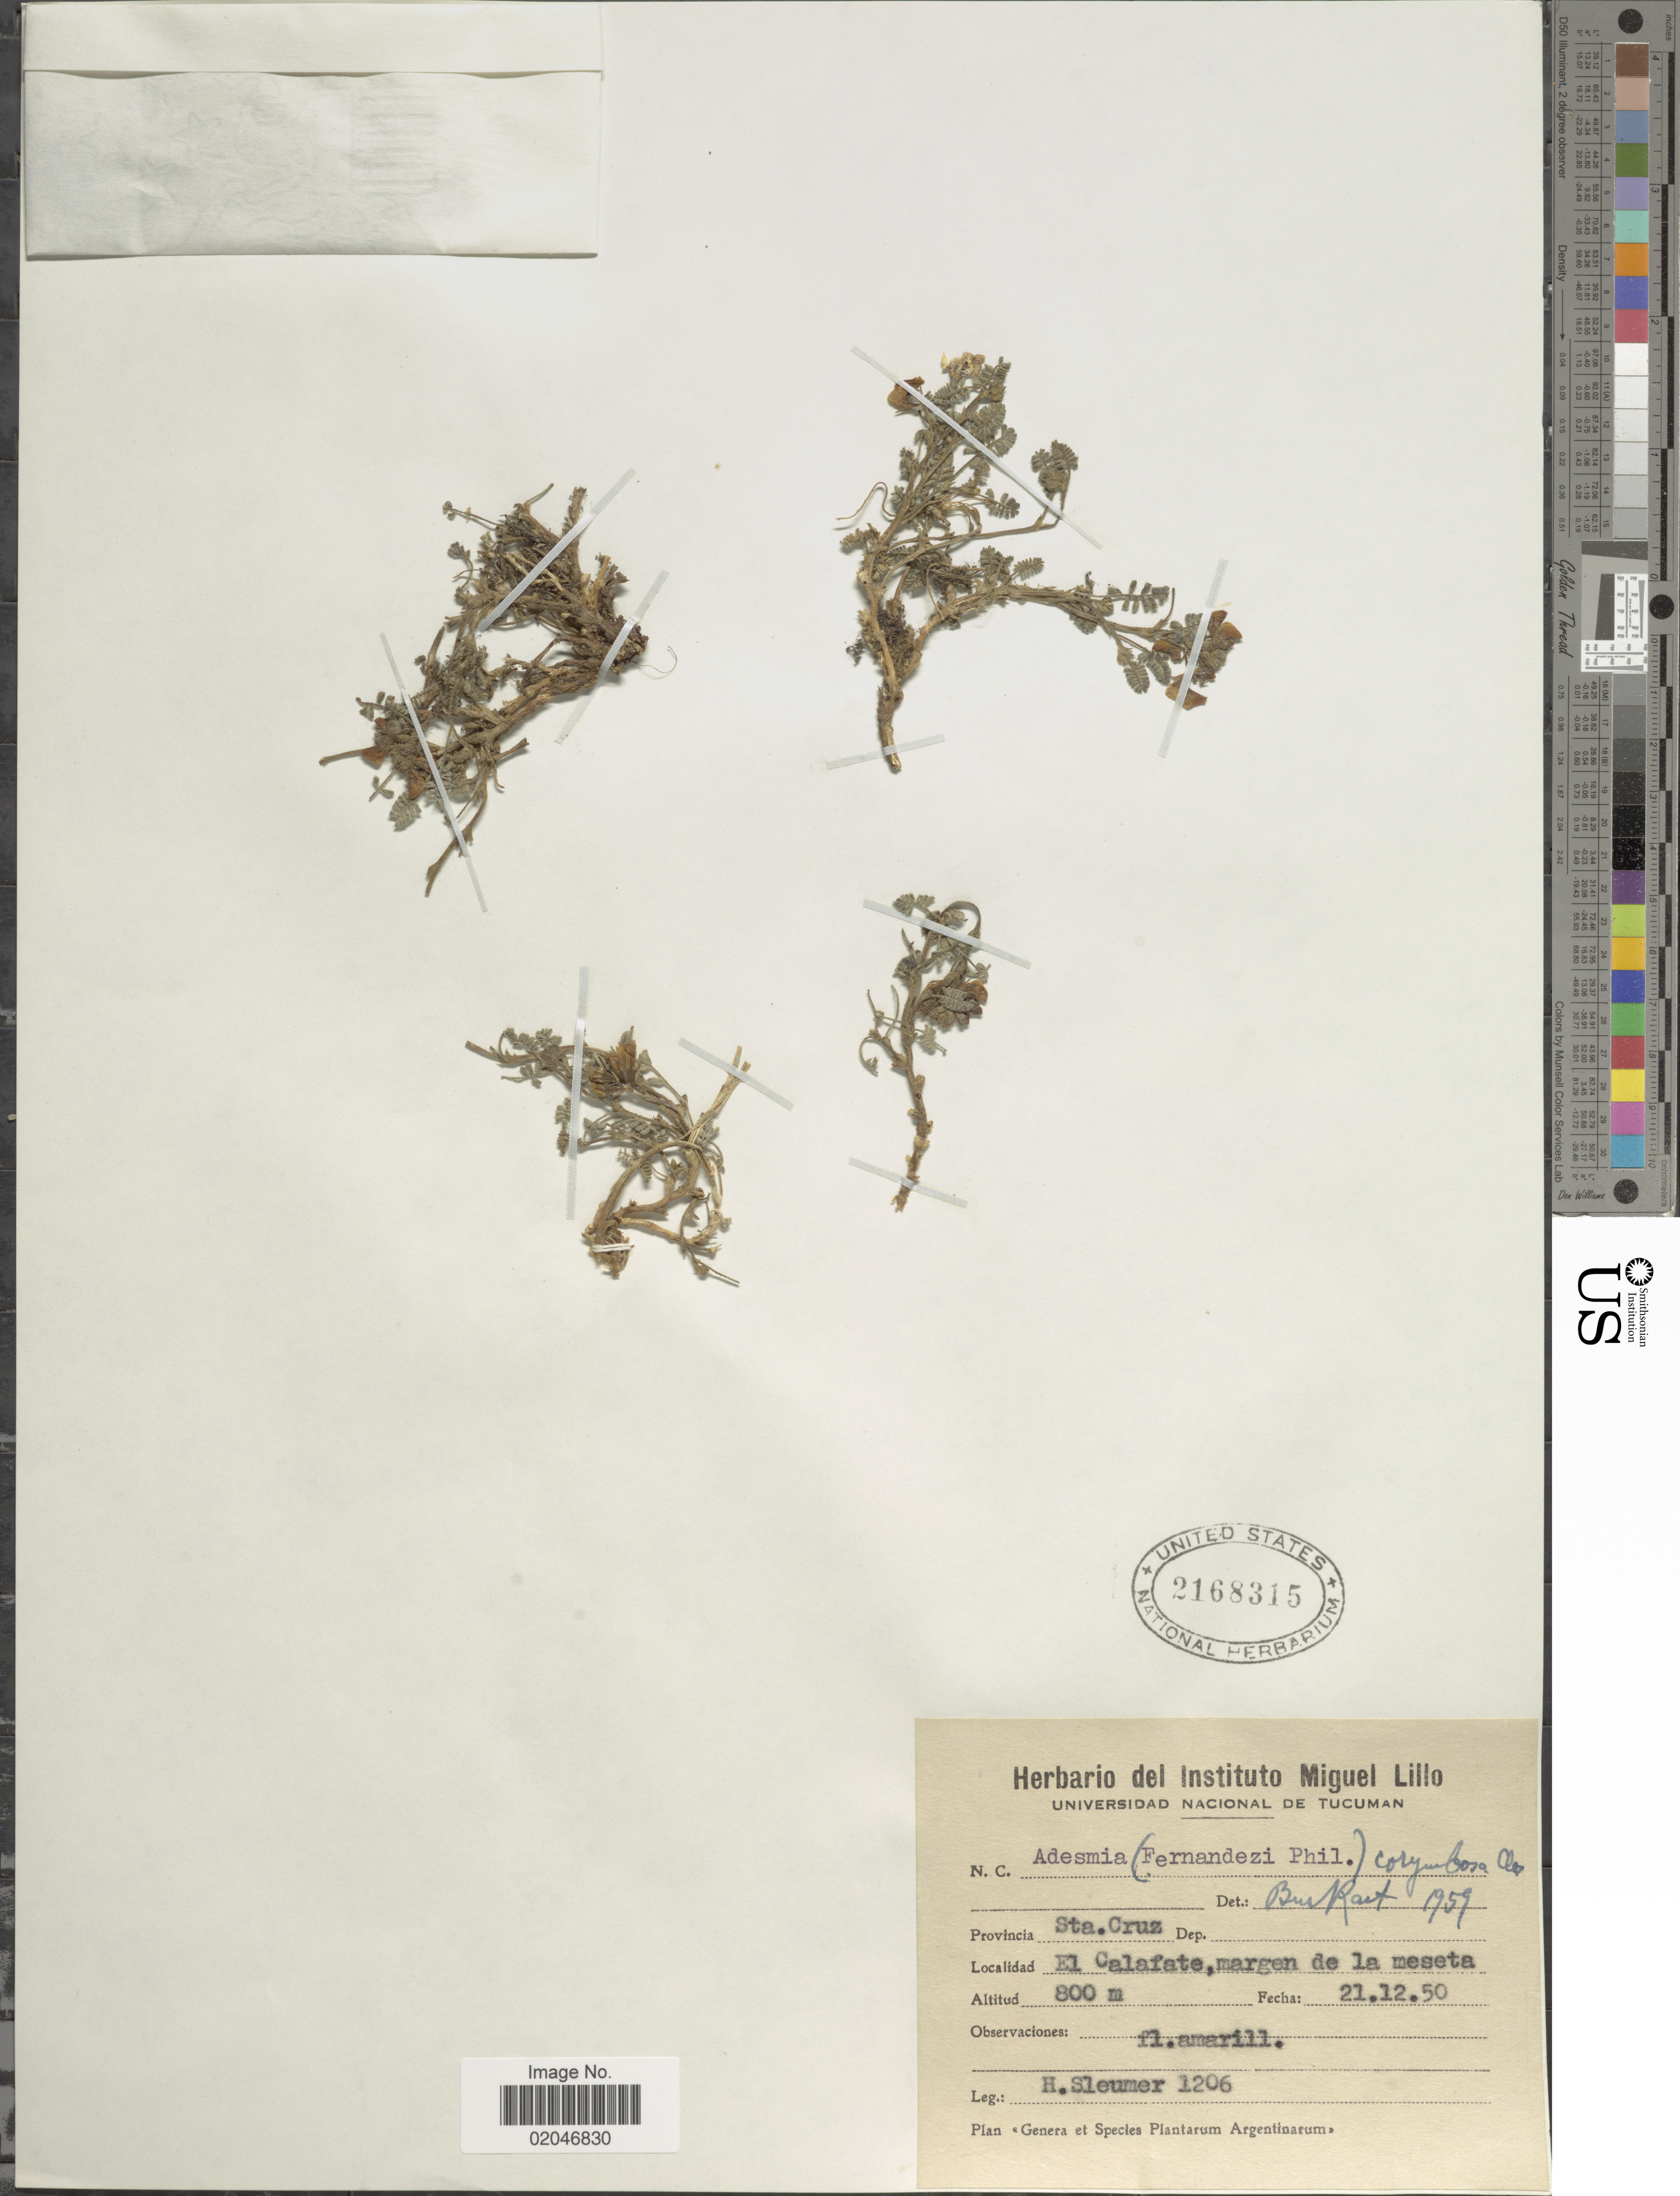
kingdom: Plantae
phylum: Tracheophyta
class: Magnoliopsida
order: Fabales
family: Fabaceae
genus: Adesmia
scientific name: Adesmia corymbosa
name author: Clos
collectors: H. O. Sleumer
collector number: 1206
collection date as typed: Transcribed d/m/y: 21/12/50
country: Argentina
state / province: Santa Cruz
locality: El Calafate, margen de la meseta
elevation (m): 800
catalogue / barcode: US 2168315